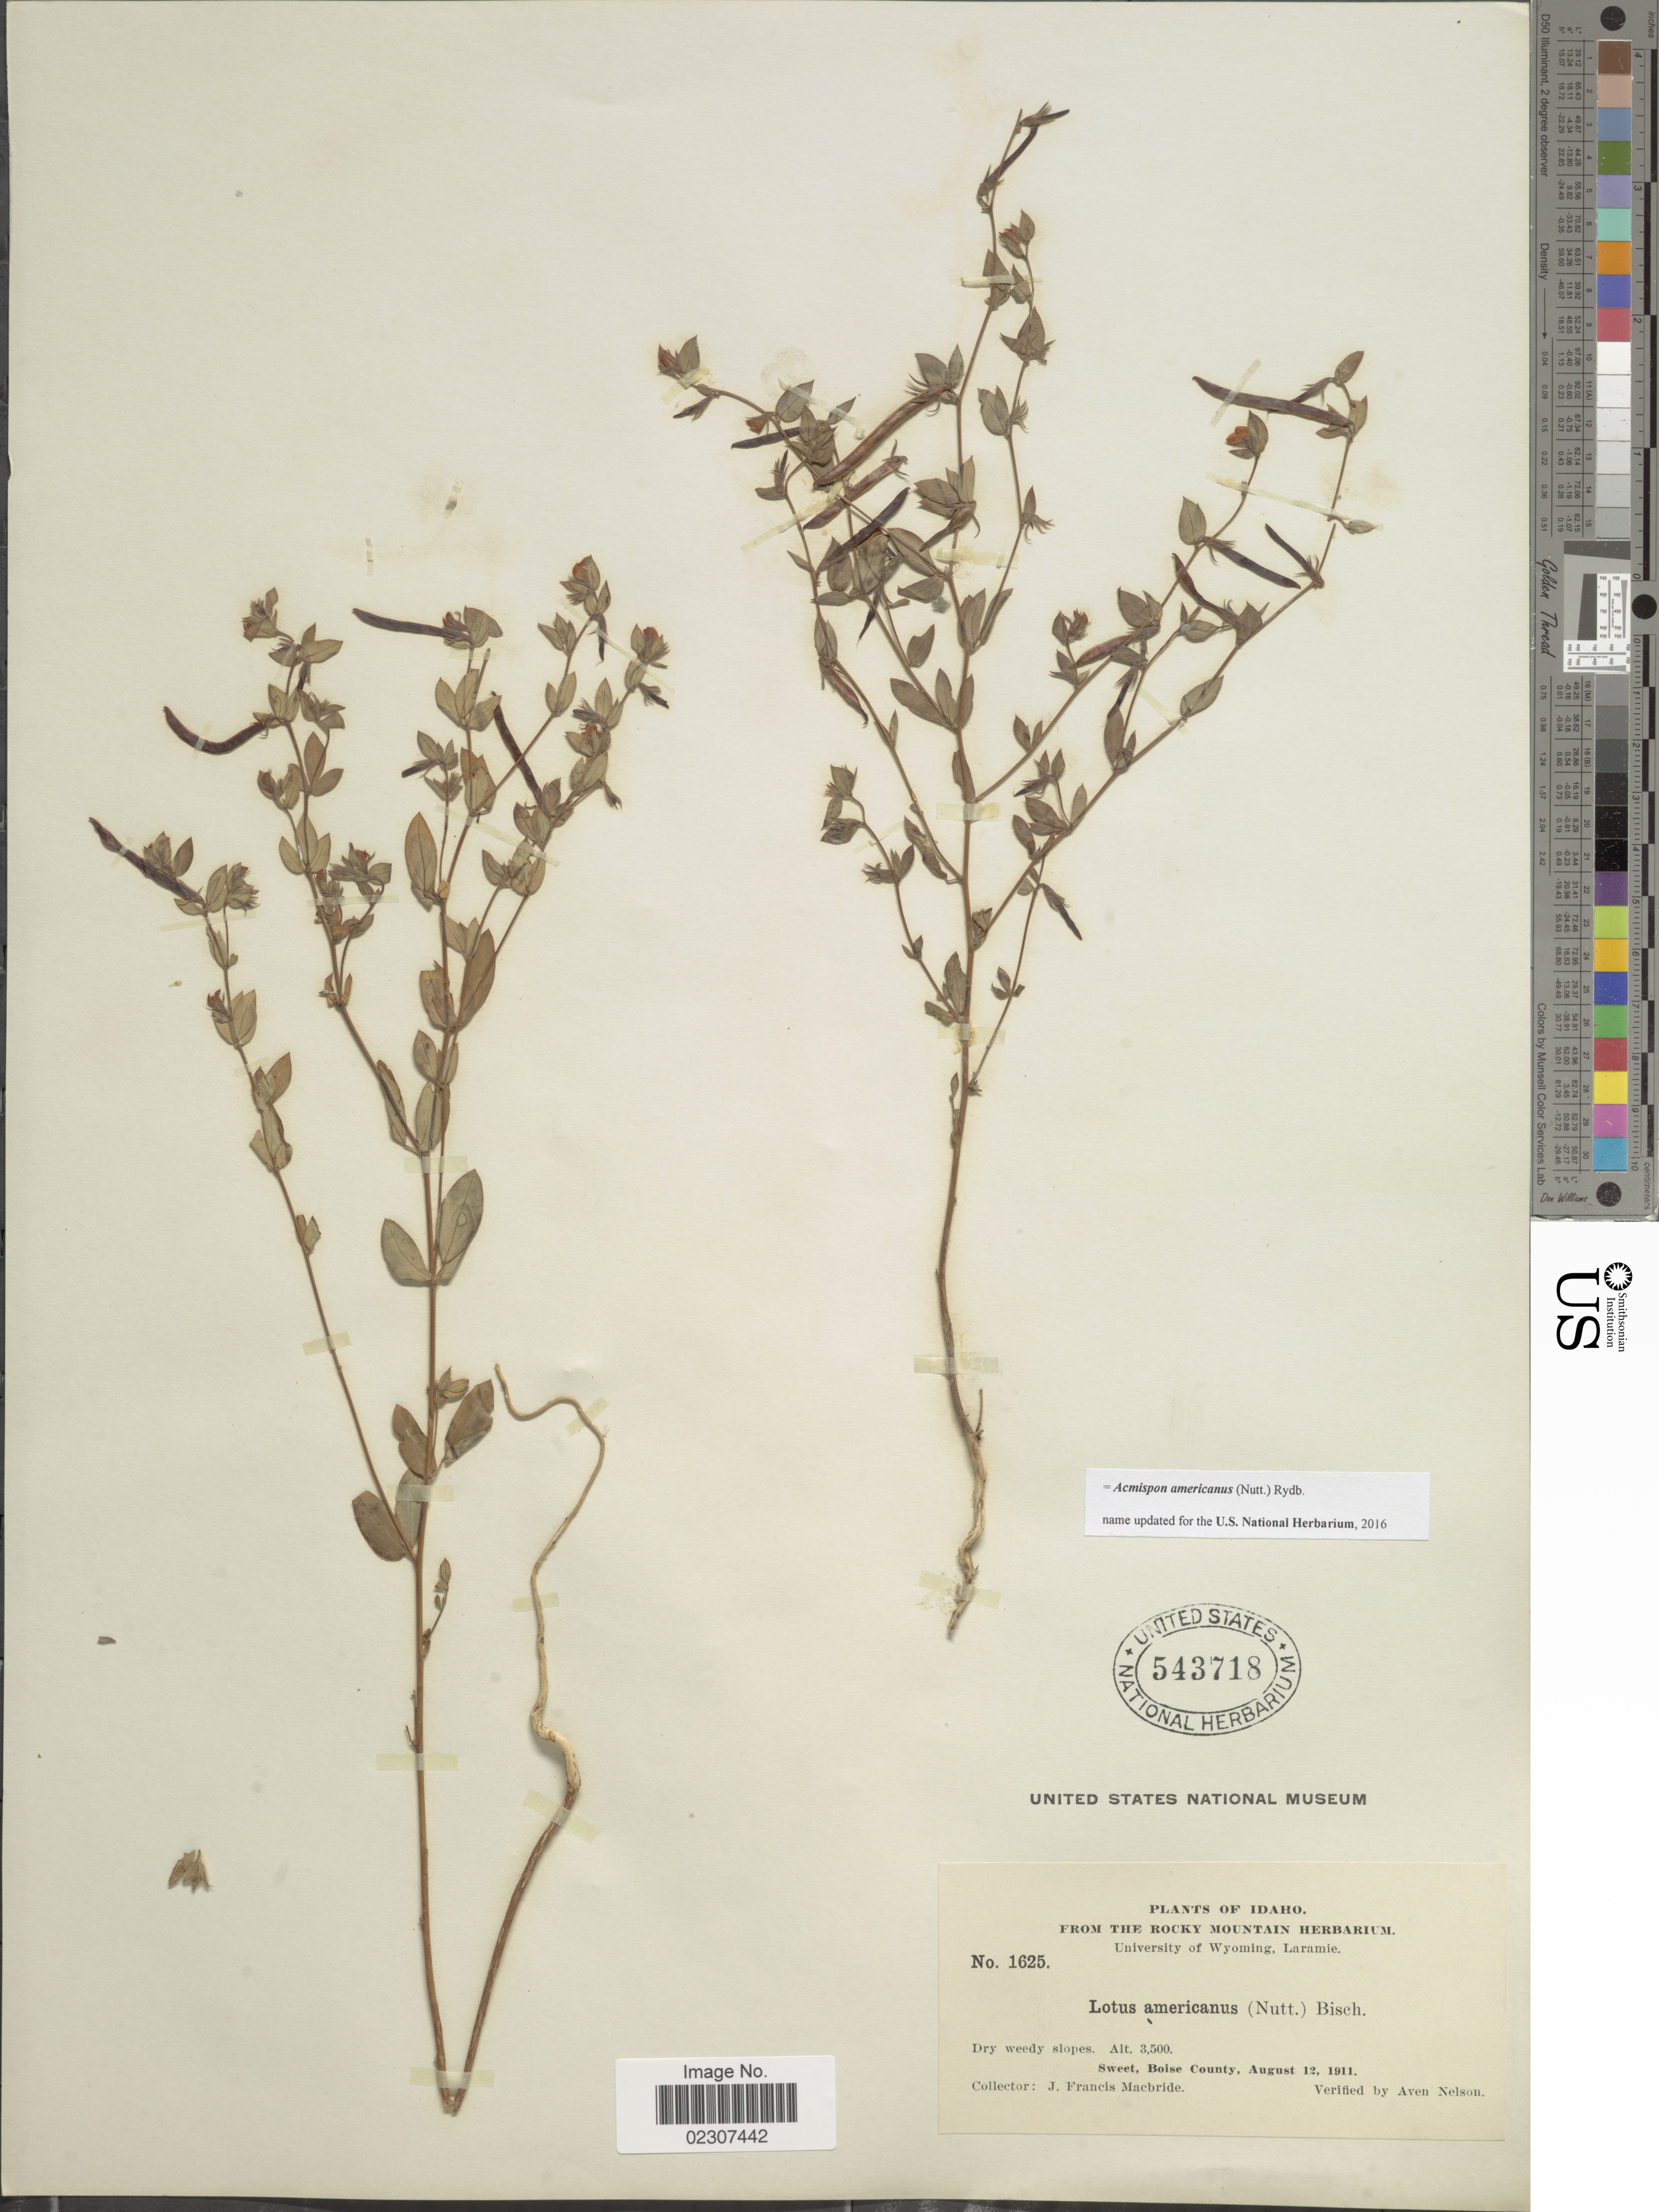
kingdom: Plantae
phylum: Tracheophyta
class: Magnoliopsida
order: Fabales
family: Fabaceae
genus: Acmispon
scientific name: Acmispon americanus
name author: (Nutt.) Rydb.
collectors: J. F. Macbride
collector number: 1625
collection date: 1911-08-12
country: United States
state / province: Idaho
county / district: Boise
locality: Sweet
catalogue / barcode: US 543718